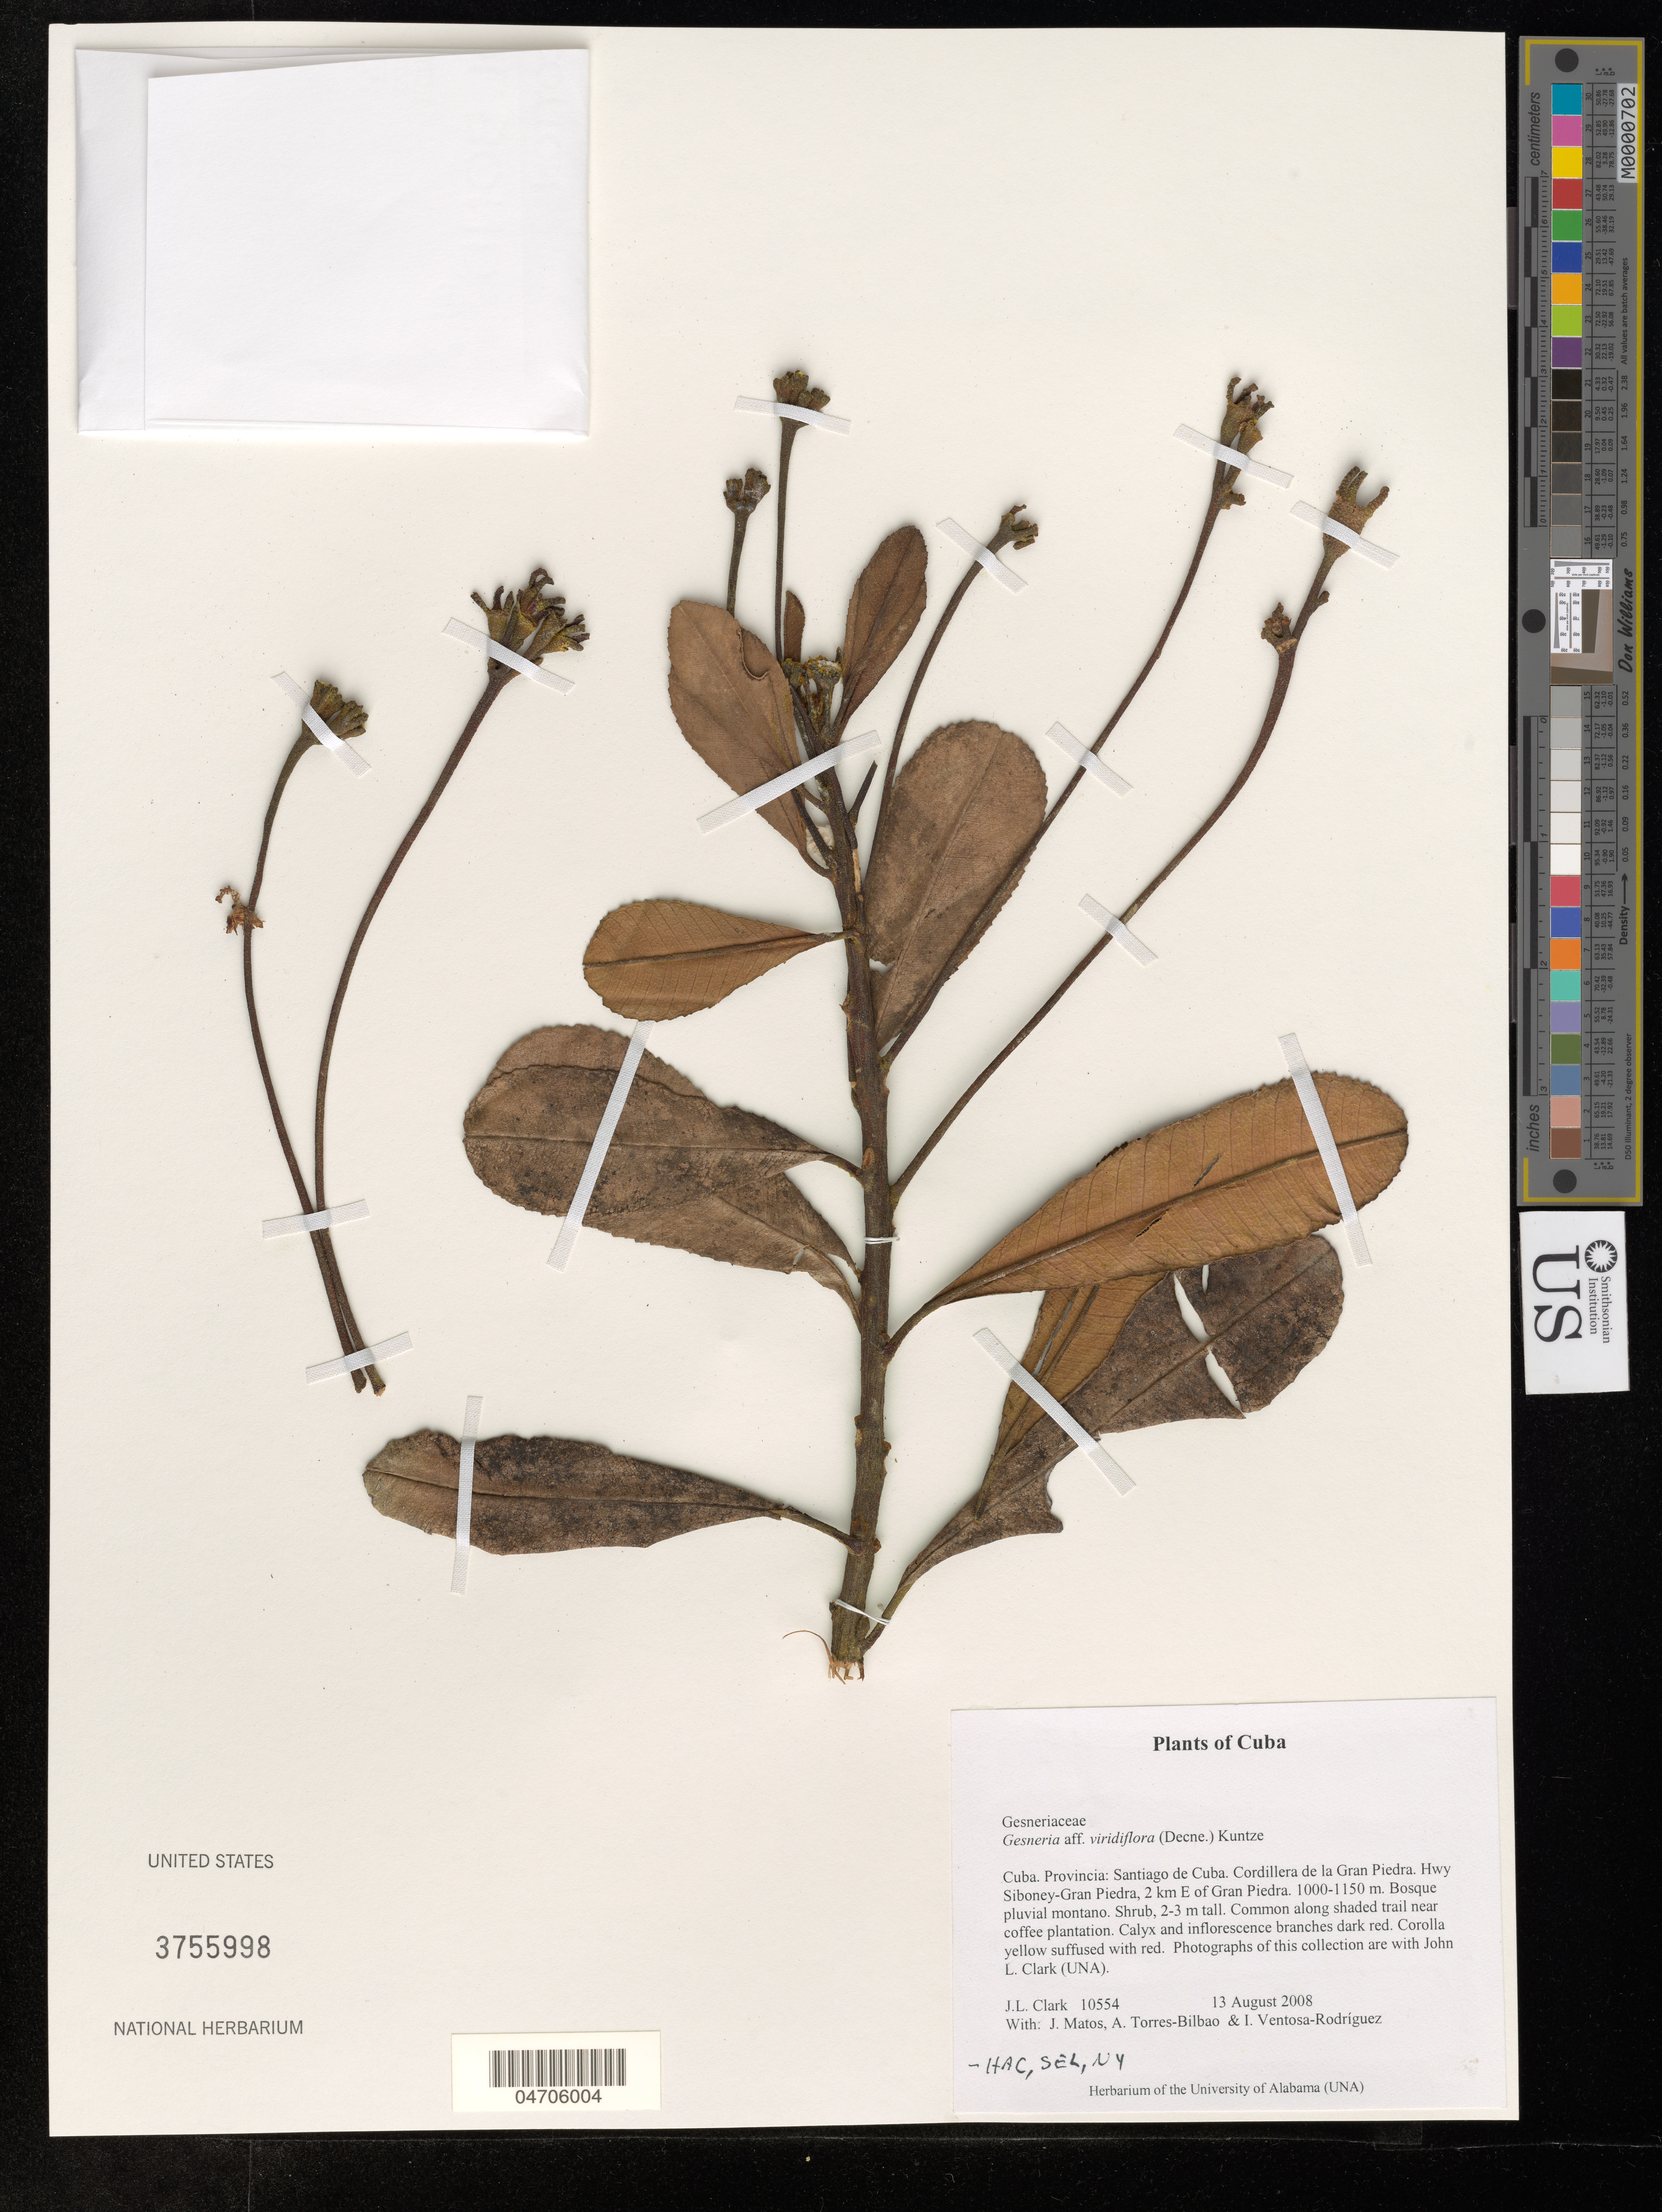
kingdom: Plantae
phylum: Tracheophyta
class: Magnoliopsida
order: Lamiales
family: Gesneriaceae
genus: Gesneria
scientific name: Gesneria viridiflora var. obovata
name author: C.V. Morton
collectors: J. L. Clark, J. Matos, A. Torres-Bilbao & I. Ventosa-Rodríquez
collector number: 10554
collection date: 2008-08-13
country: Cuba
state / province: Santiago de Cuba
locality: Cordillera de lan Gran Piedra. Hwy Siboney-Gran Piedra, 2 km E of Gran Piedra.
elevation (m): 1000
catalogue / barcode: US 3755998